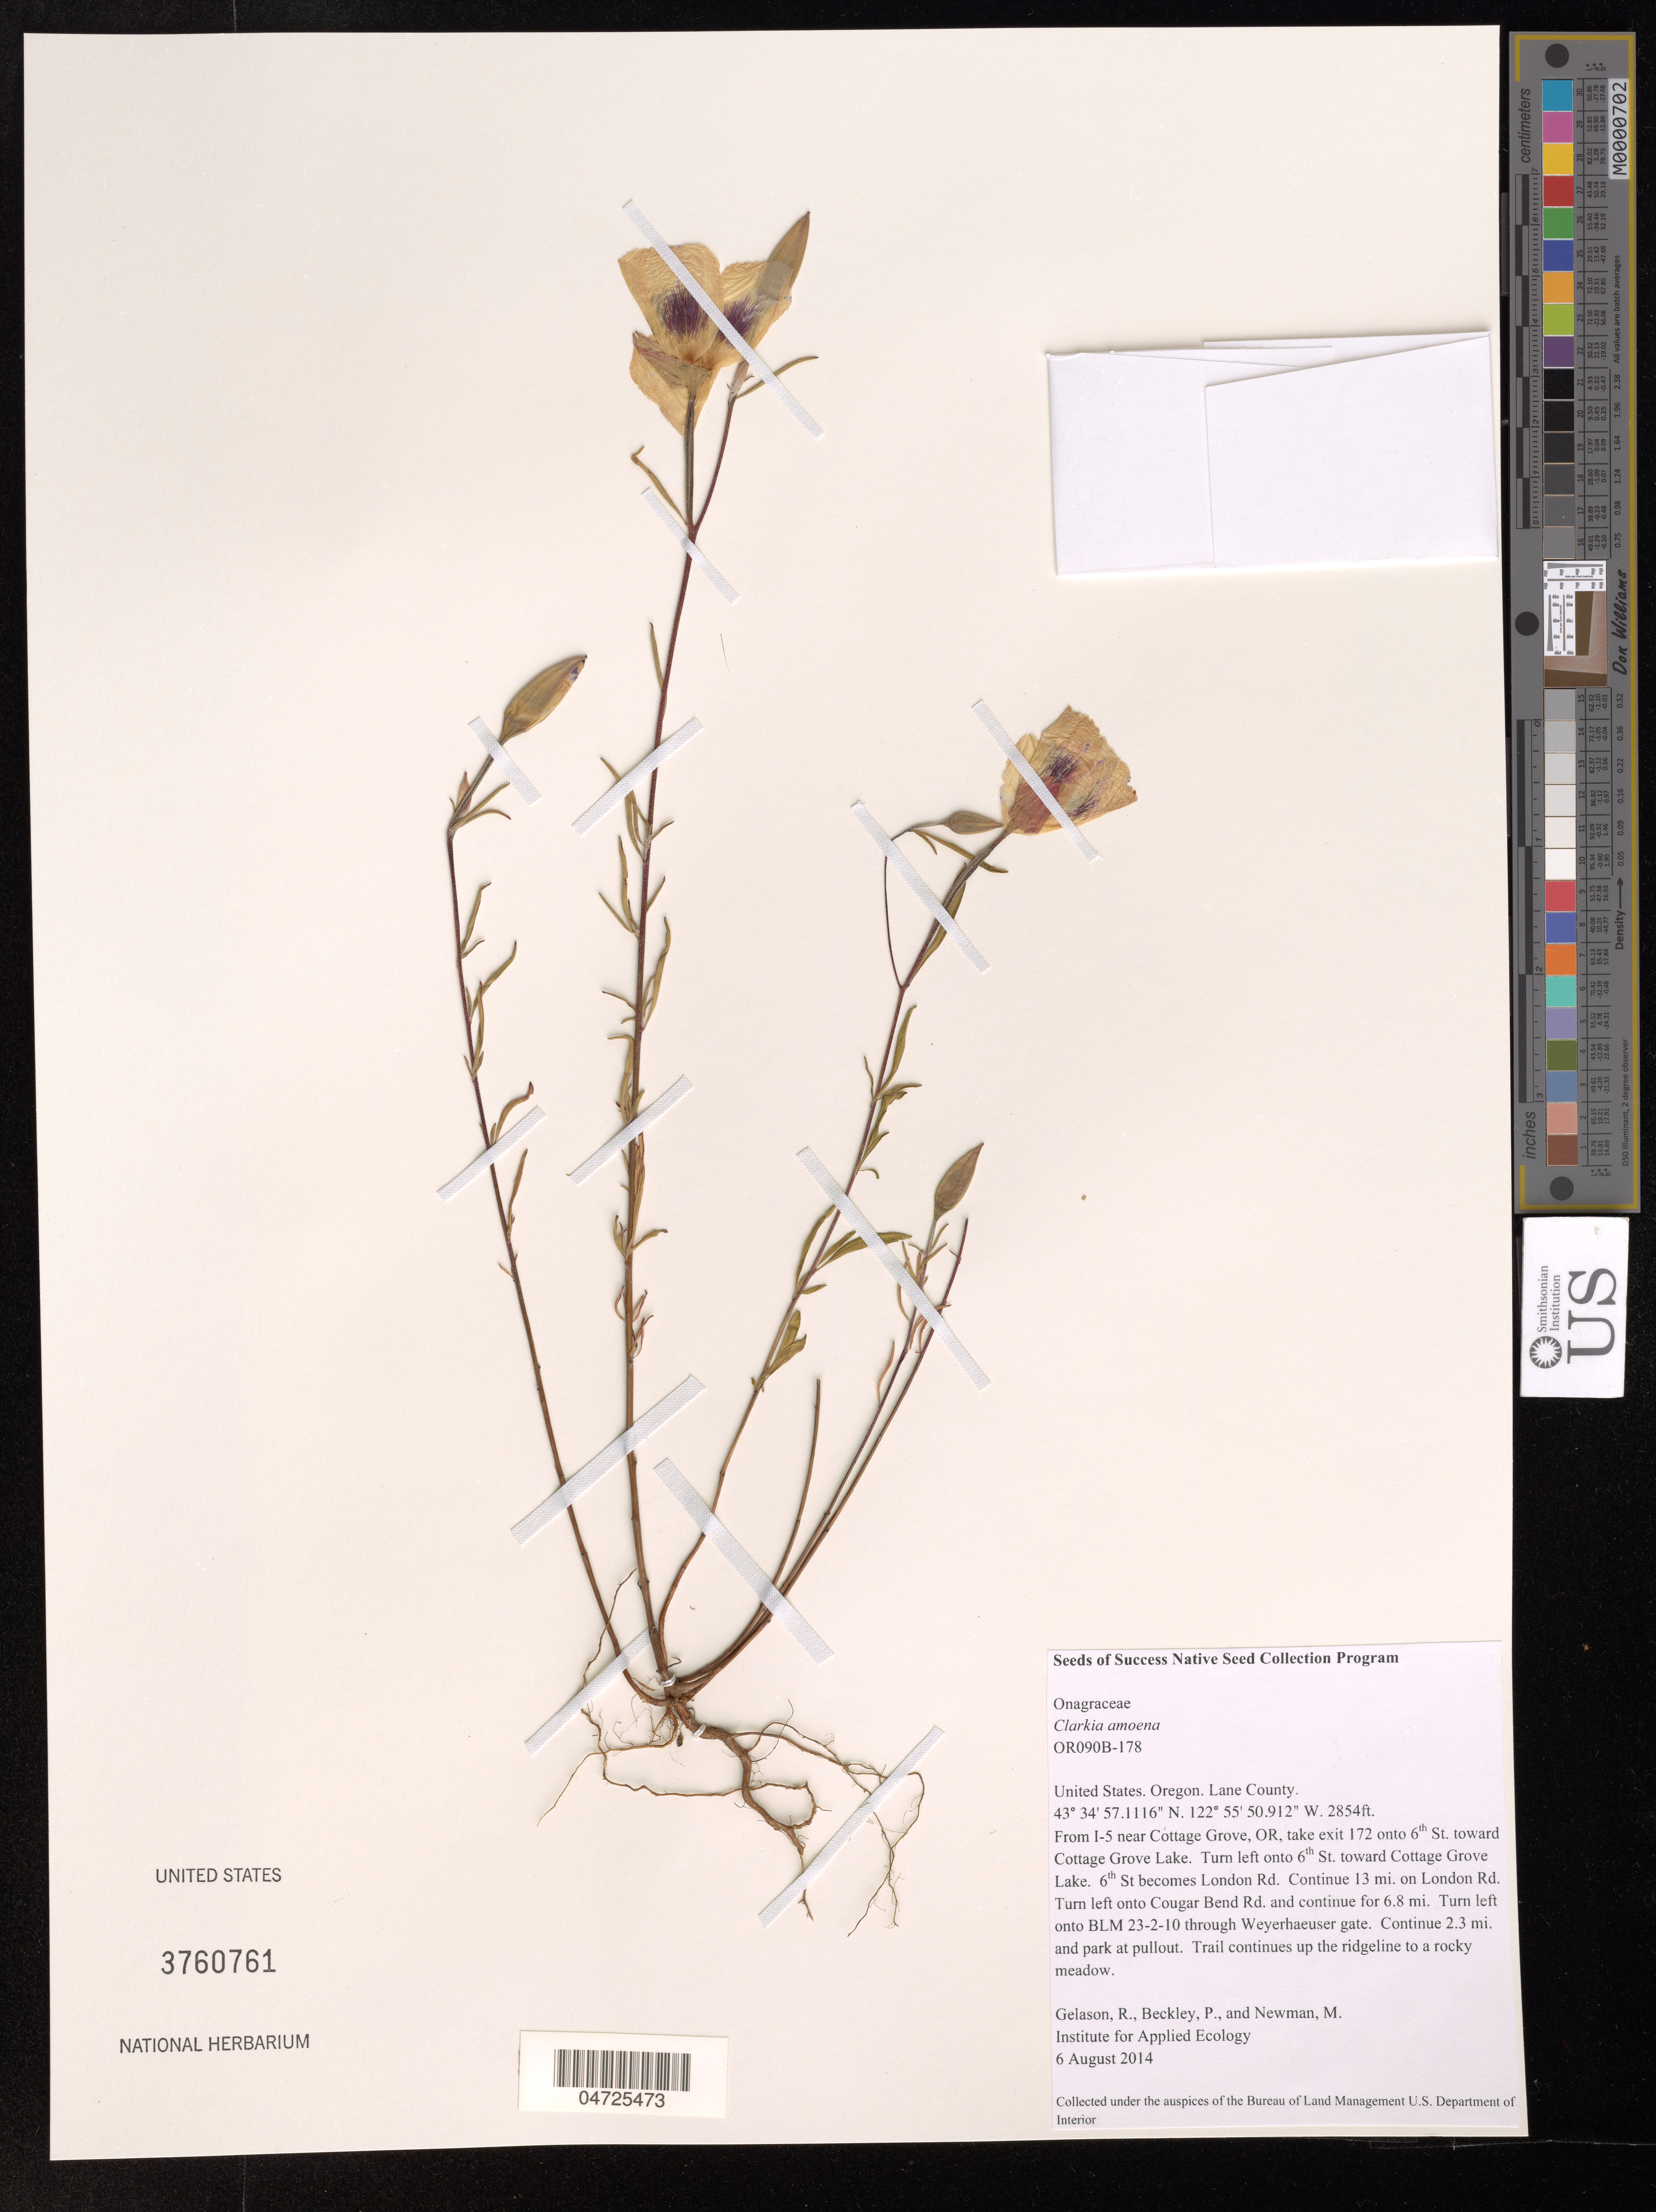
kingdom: Plantae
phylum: Tracheophyta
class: Magnoliopsida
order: Myrtales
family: Onagraceae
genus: Clarkia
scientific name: Clarkia amoena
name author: (Lehm.) A. Nelson & J.F. Macbr.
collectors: R. Gelason & P. Beckley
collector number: OR090B-178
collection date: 2014-08-06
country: United States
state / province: Oregon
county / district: Lane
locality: Lane County. From I-5 near Cottage Grove, OR, take exit 172 onto 6th St. toward Cottage Grove Lake. Turn left onto 6th St. toward Cottage Grove Lake. 6th St becomes London Rd. Continue 13 mi. on London Rd. Turn left onto Cougar Bend Rd. and continue for 6.8 mi. Turn left onto BLM 23-2-10 through Weyerhaeuser gate. Continue 2.3 mi. and park at pullout. Trail continues up the ridgeline to a rocky meadow.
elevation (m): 870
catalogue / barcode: US 3760761